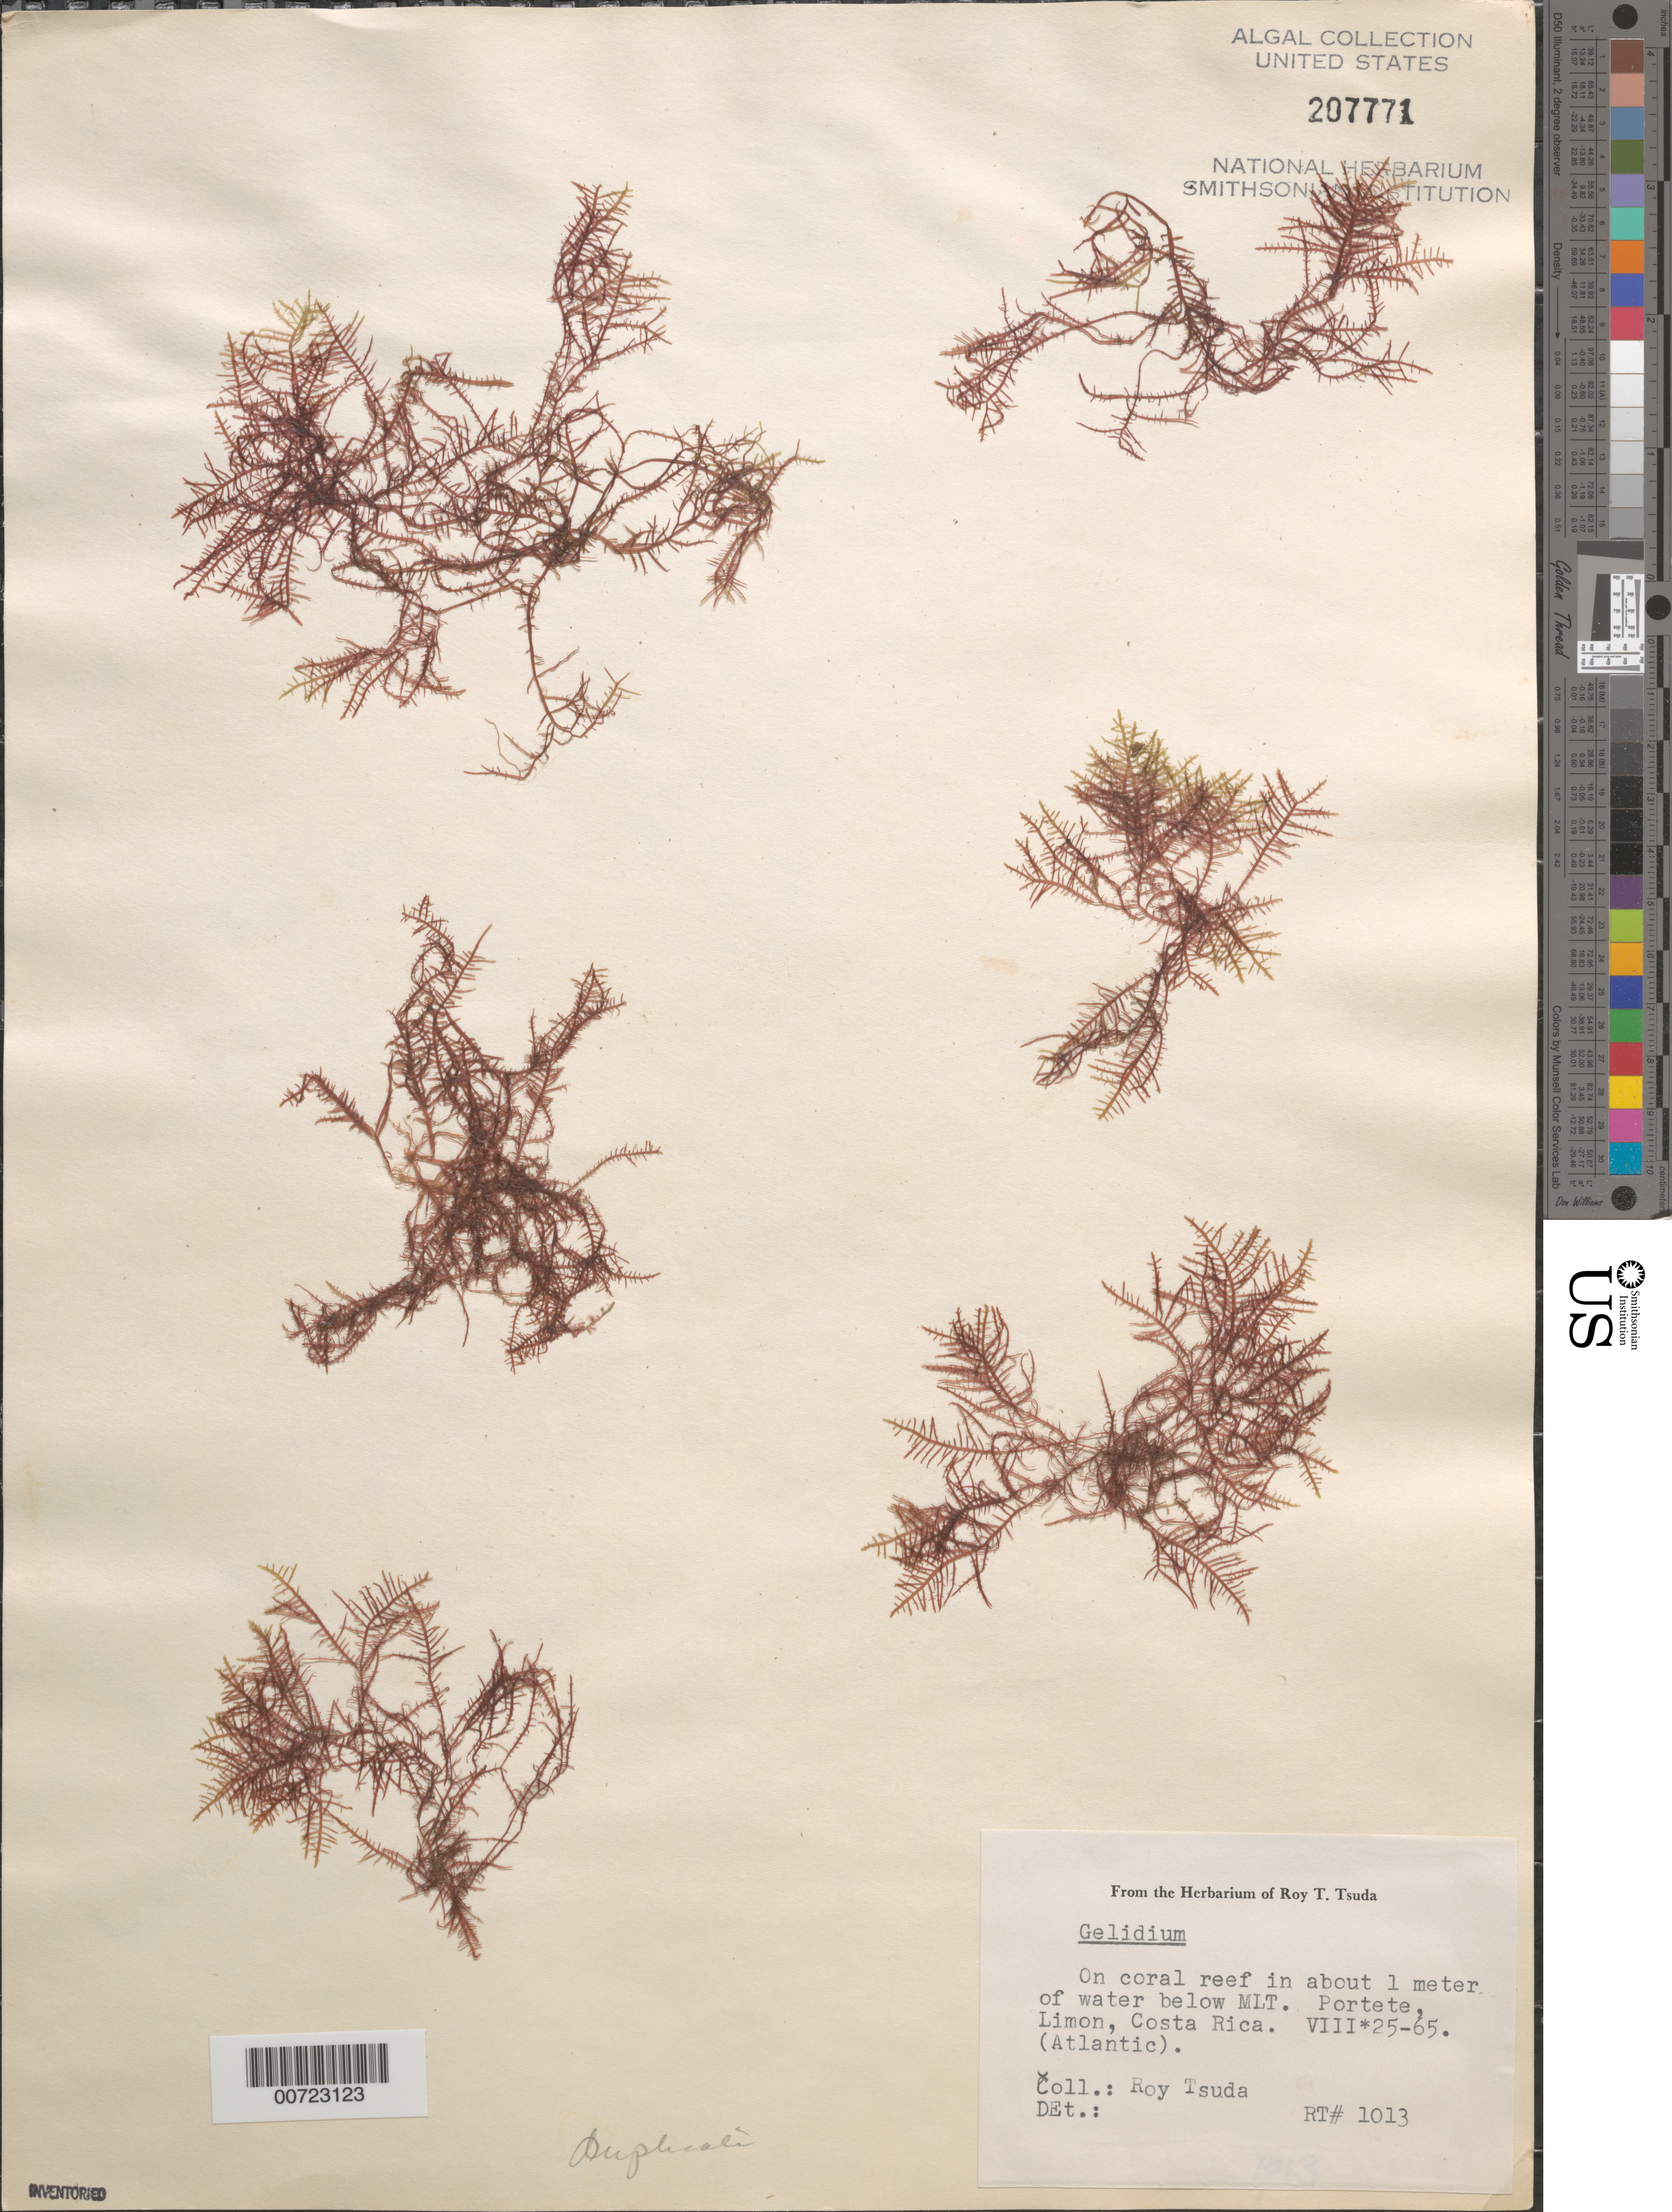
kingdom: Plantae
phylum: Rhodophyta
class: Florideophyceae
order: Gelidiales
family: Gelidiaceae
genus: Gelidium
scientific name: Gelidium sp.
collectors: R. Tsuda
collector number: RT 1013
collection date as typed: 25 Aug 1965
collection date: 1965-08-25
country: Costa Rica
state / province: Limón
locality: Portete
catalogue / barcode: US 207771